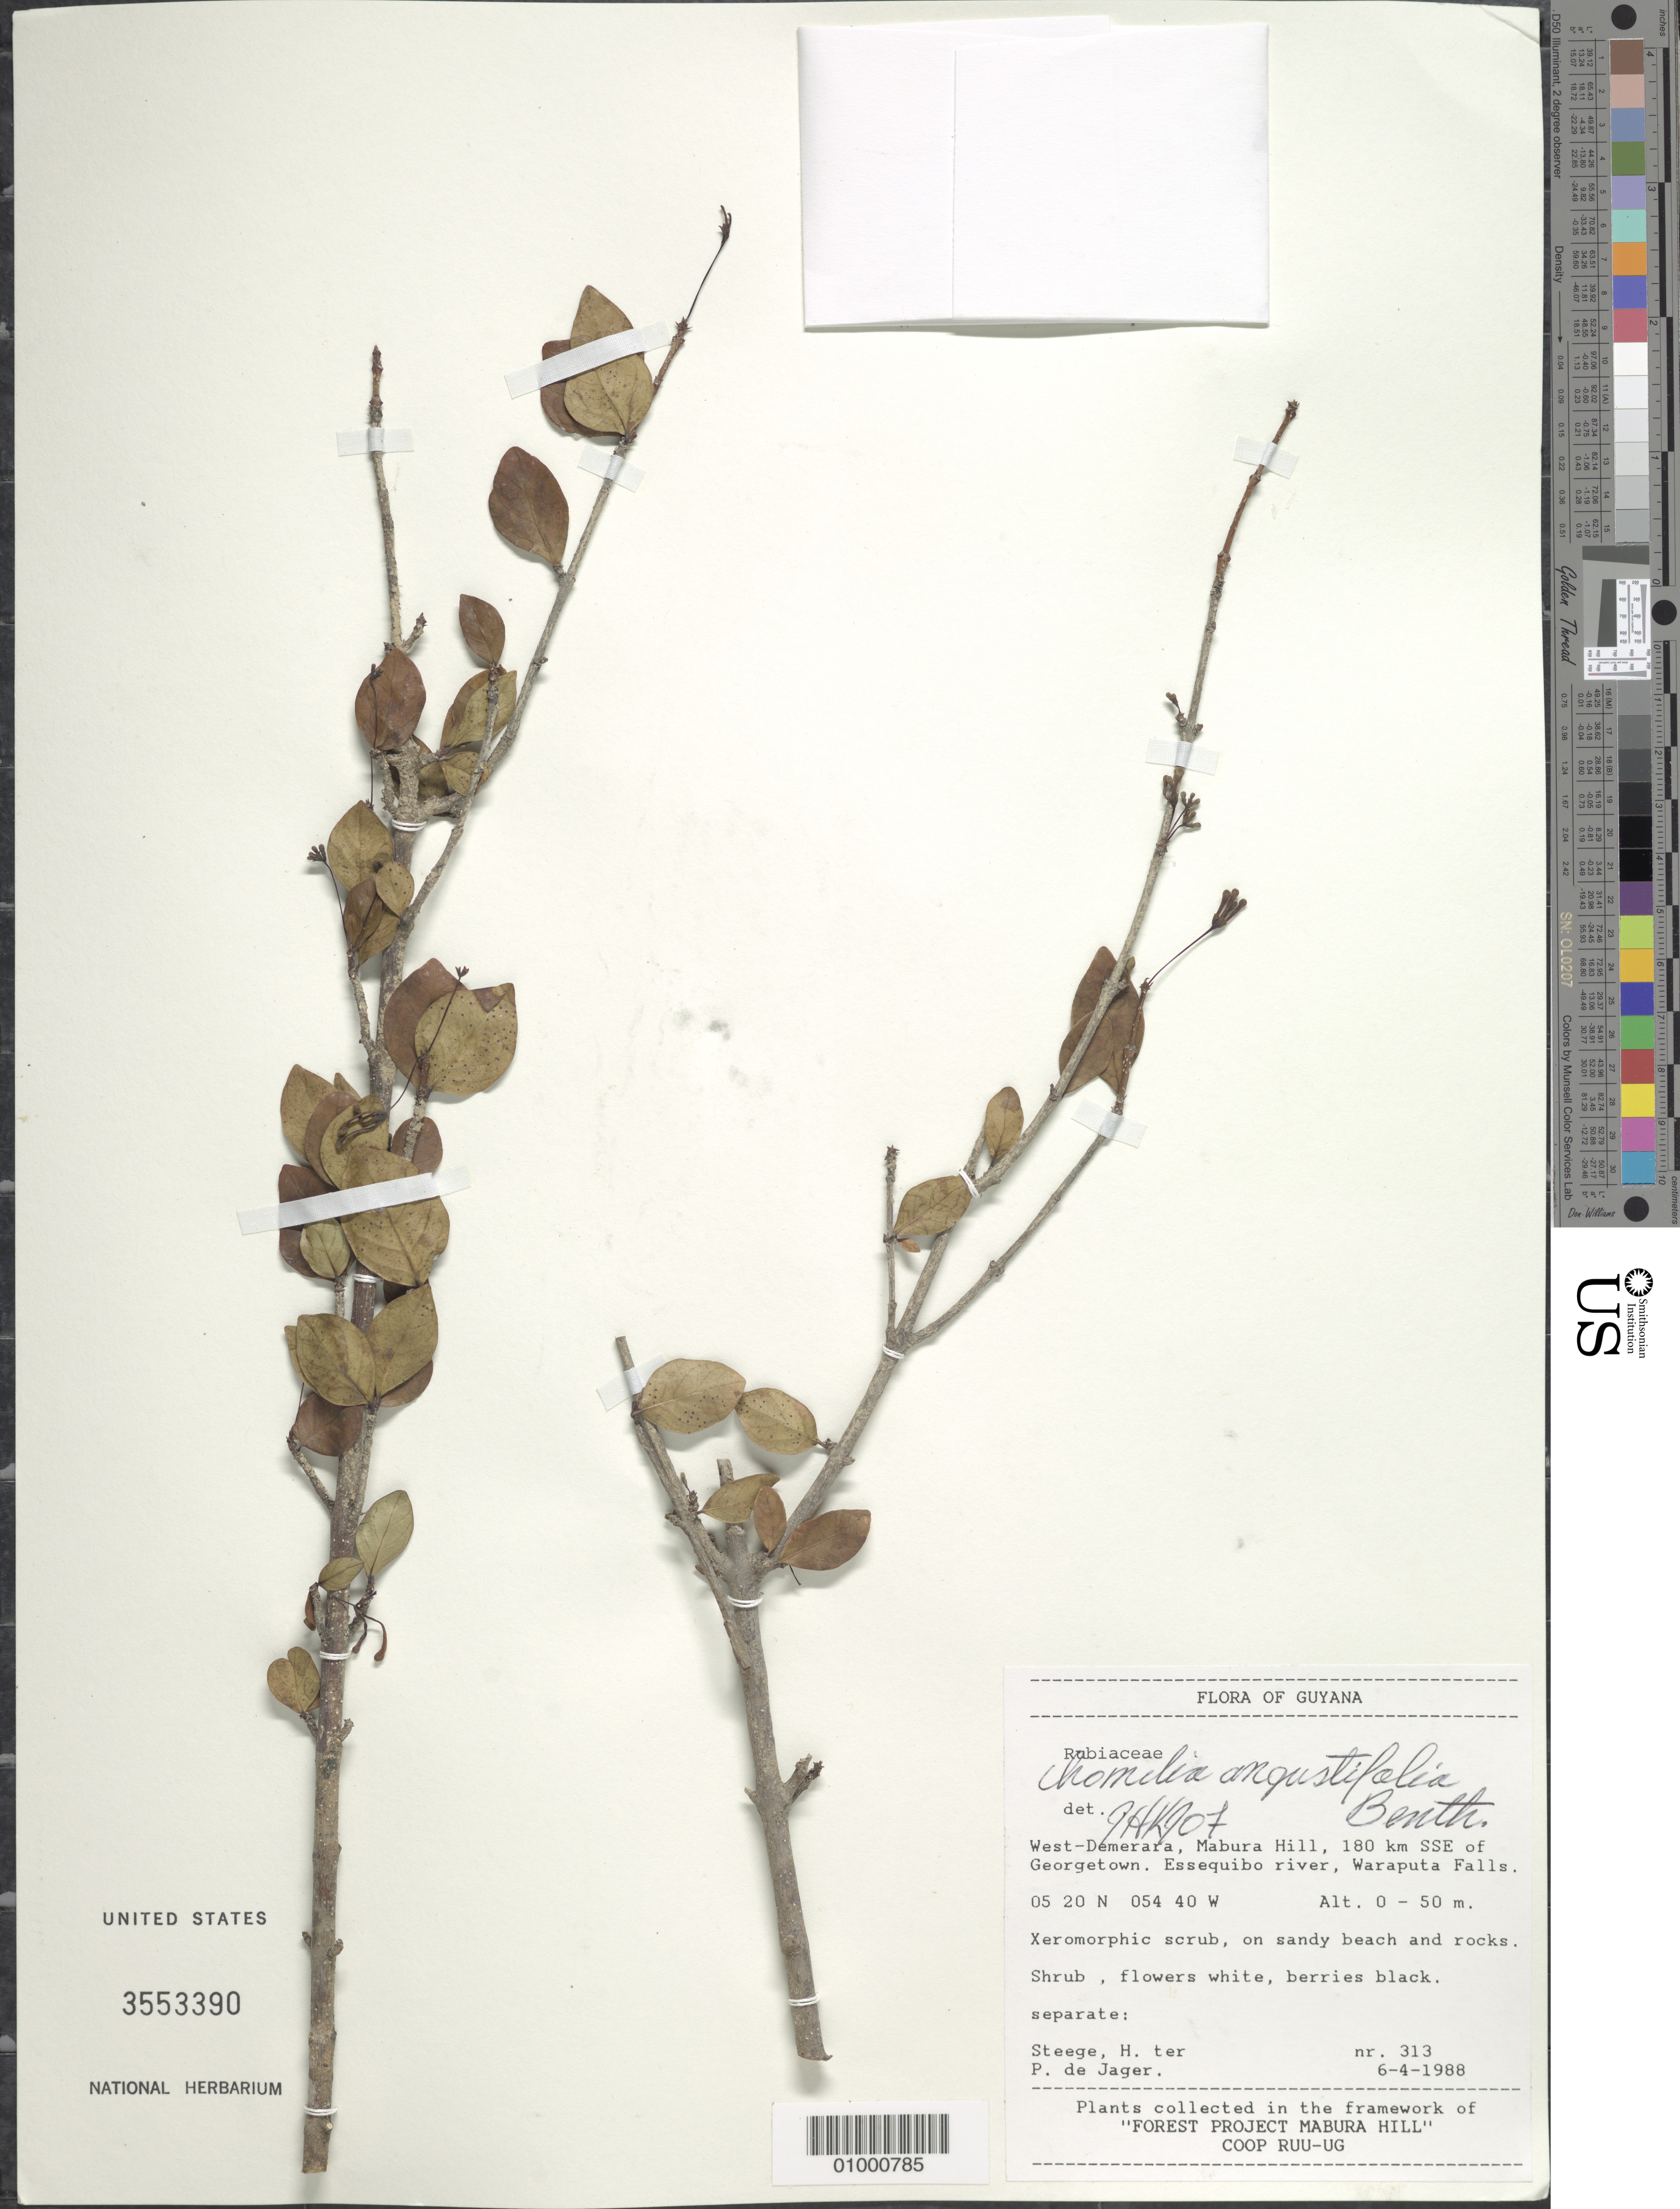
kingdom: Plantae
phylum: Tracheophyta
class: Magnoliopsida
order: Gentianales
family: Rubiaceae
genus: Chomelia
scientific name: Chomelia angustifolia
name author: Benth.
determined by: Kirkbride, J. H.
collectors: H. ter Steege & P. De Jager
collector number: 313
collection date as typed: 6-Apr-88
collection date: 1988-04-06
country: Guyana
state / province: U. Demerara-Berbice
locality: Mabura Hill, 180 km SSE of Georgetown. Essequibo River, Waraputa Falls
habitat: Xeromorphic scrub, on sandy beach and rocks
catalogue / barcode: US 3553390